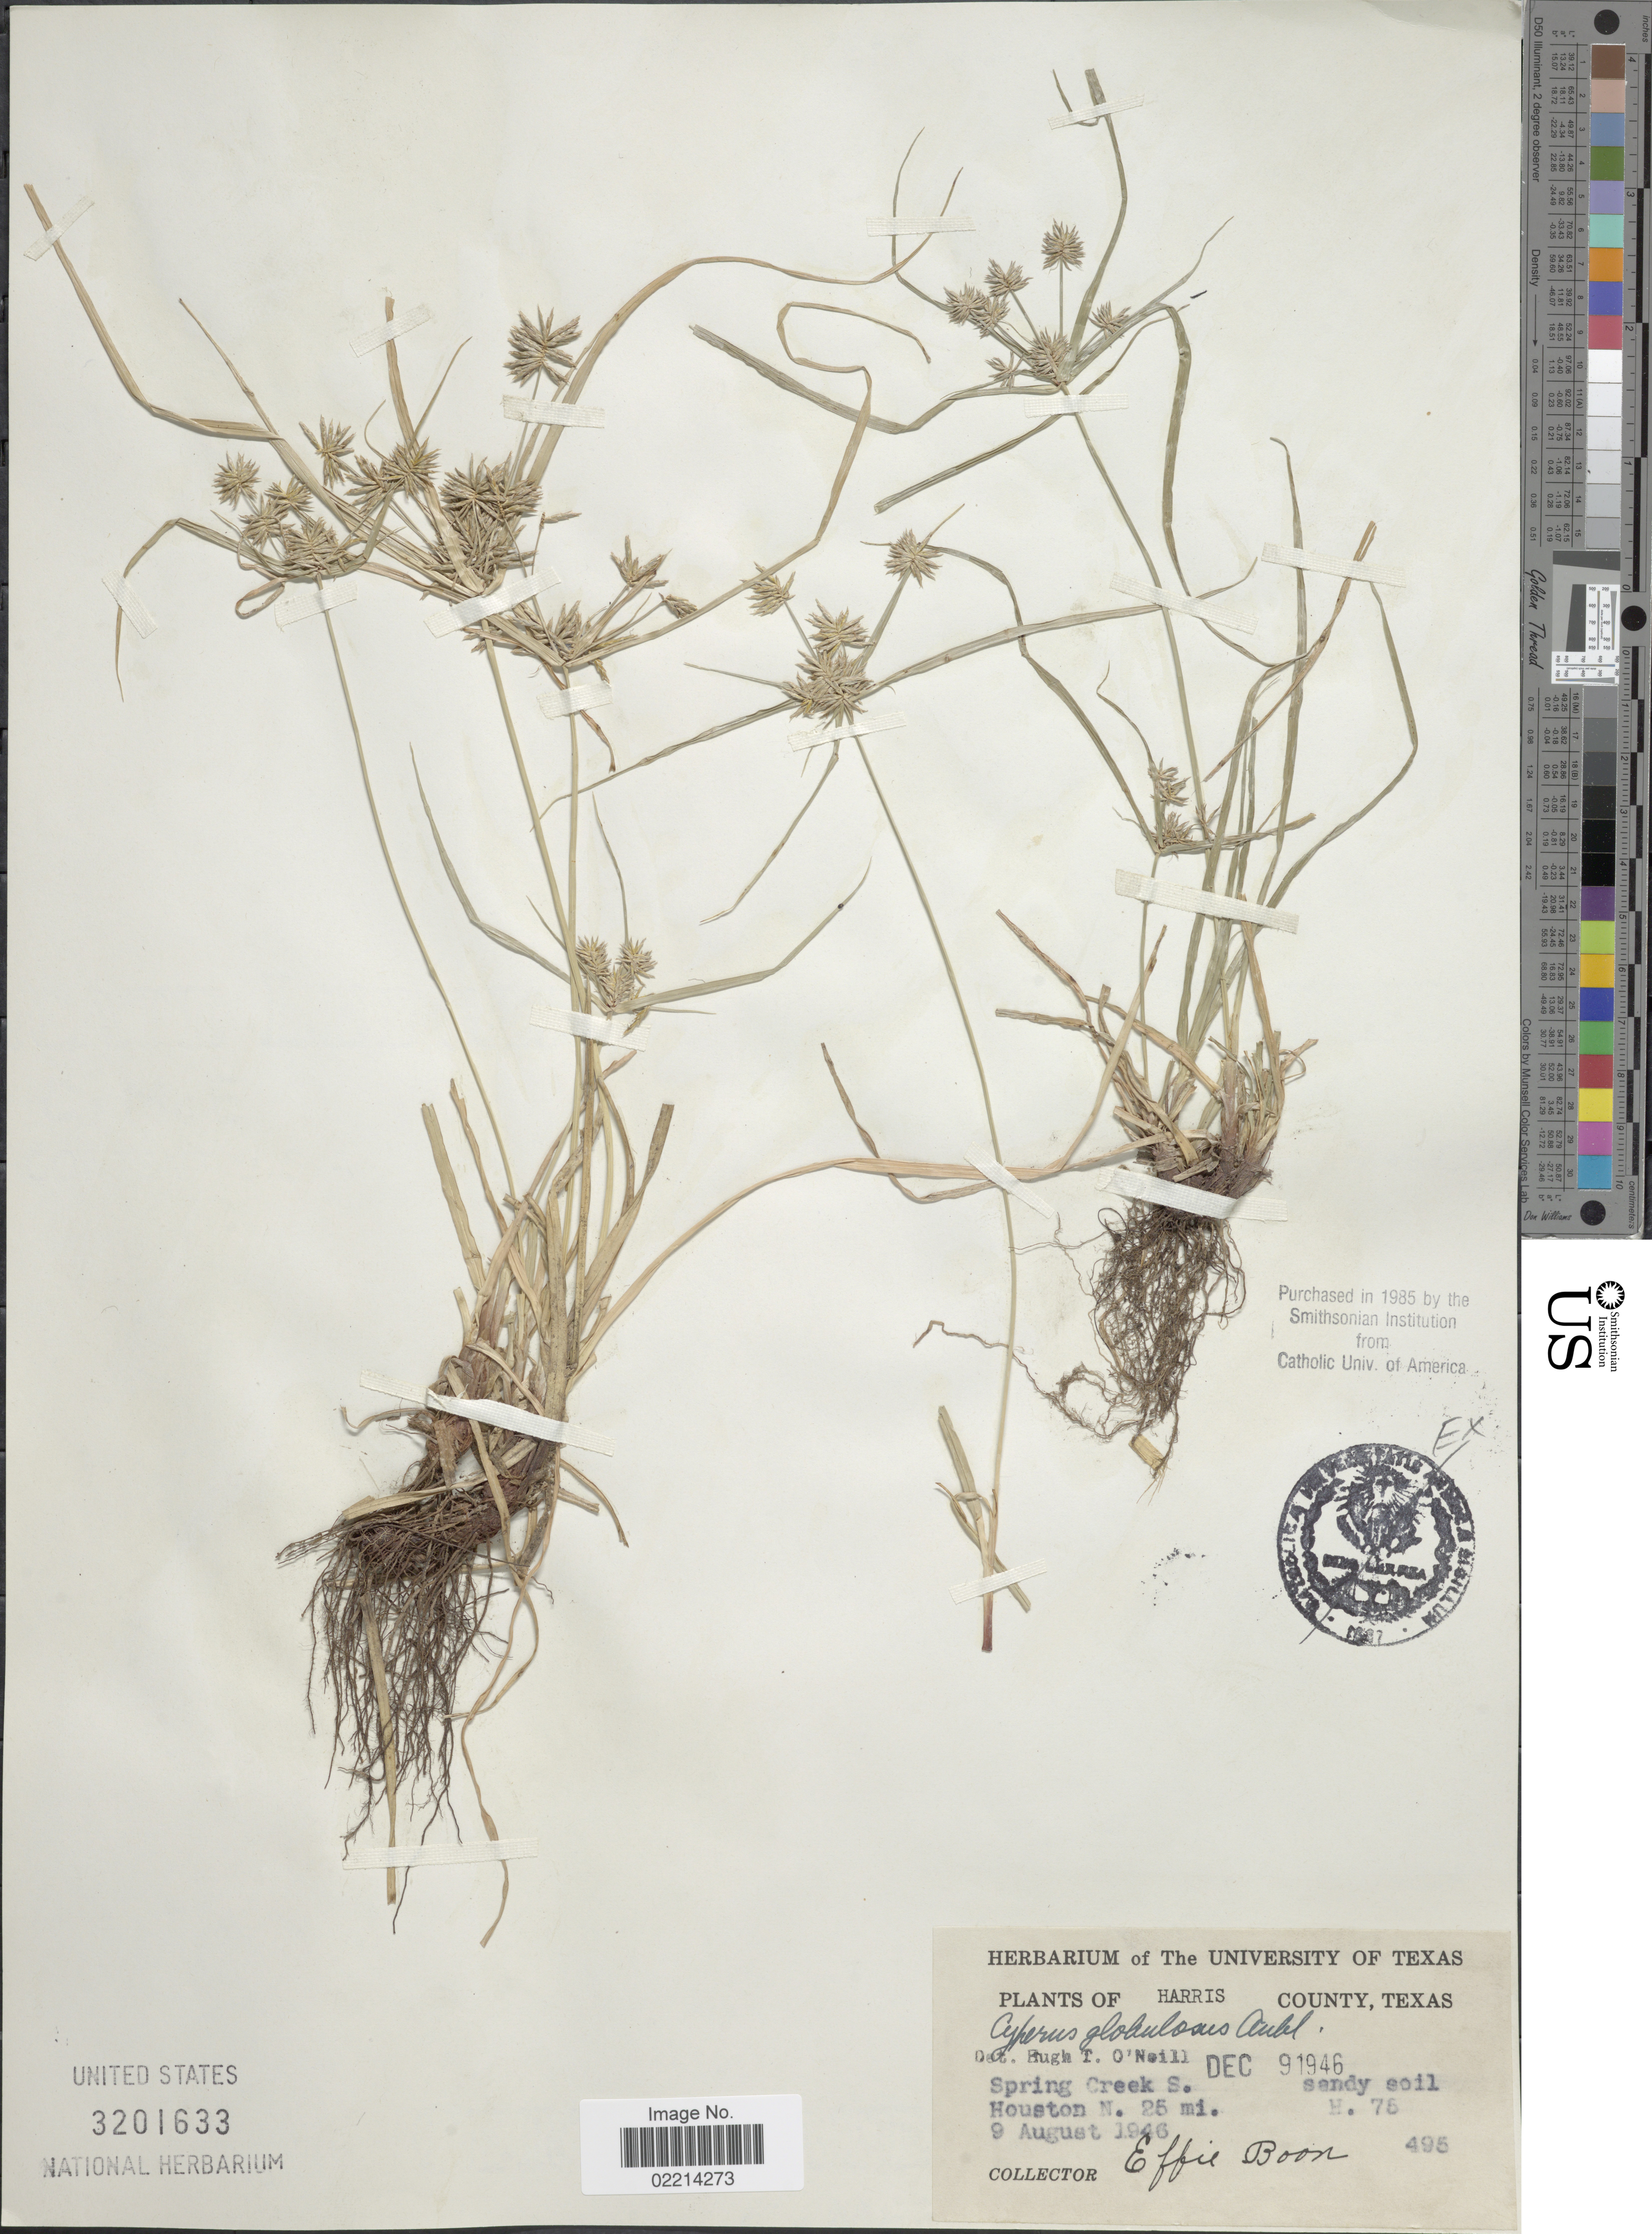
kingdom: Plantae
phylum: Tracheophyta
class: Liliopsida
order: Poales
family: Cyperaceae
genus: Cyperus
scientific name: Cyperus croceus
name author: Vahl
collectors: E. Boon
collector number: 495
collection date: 1946-08-09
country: United States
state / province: Texas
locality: Harris County, Spring Creek S. Houston N 25 mi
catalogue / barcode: US 3201633